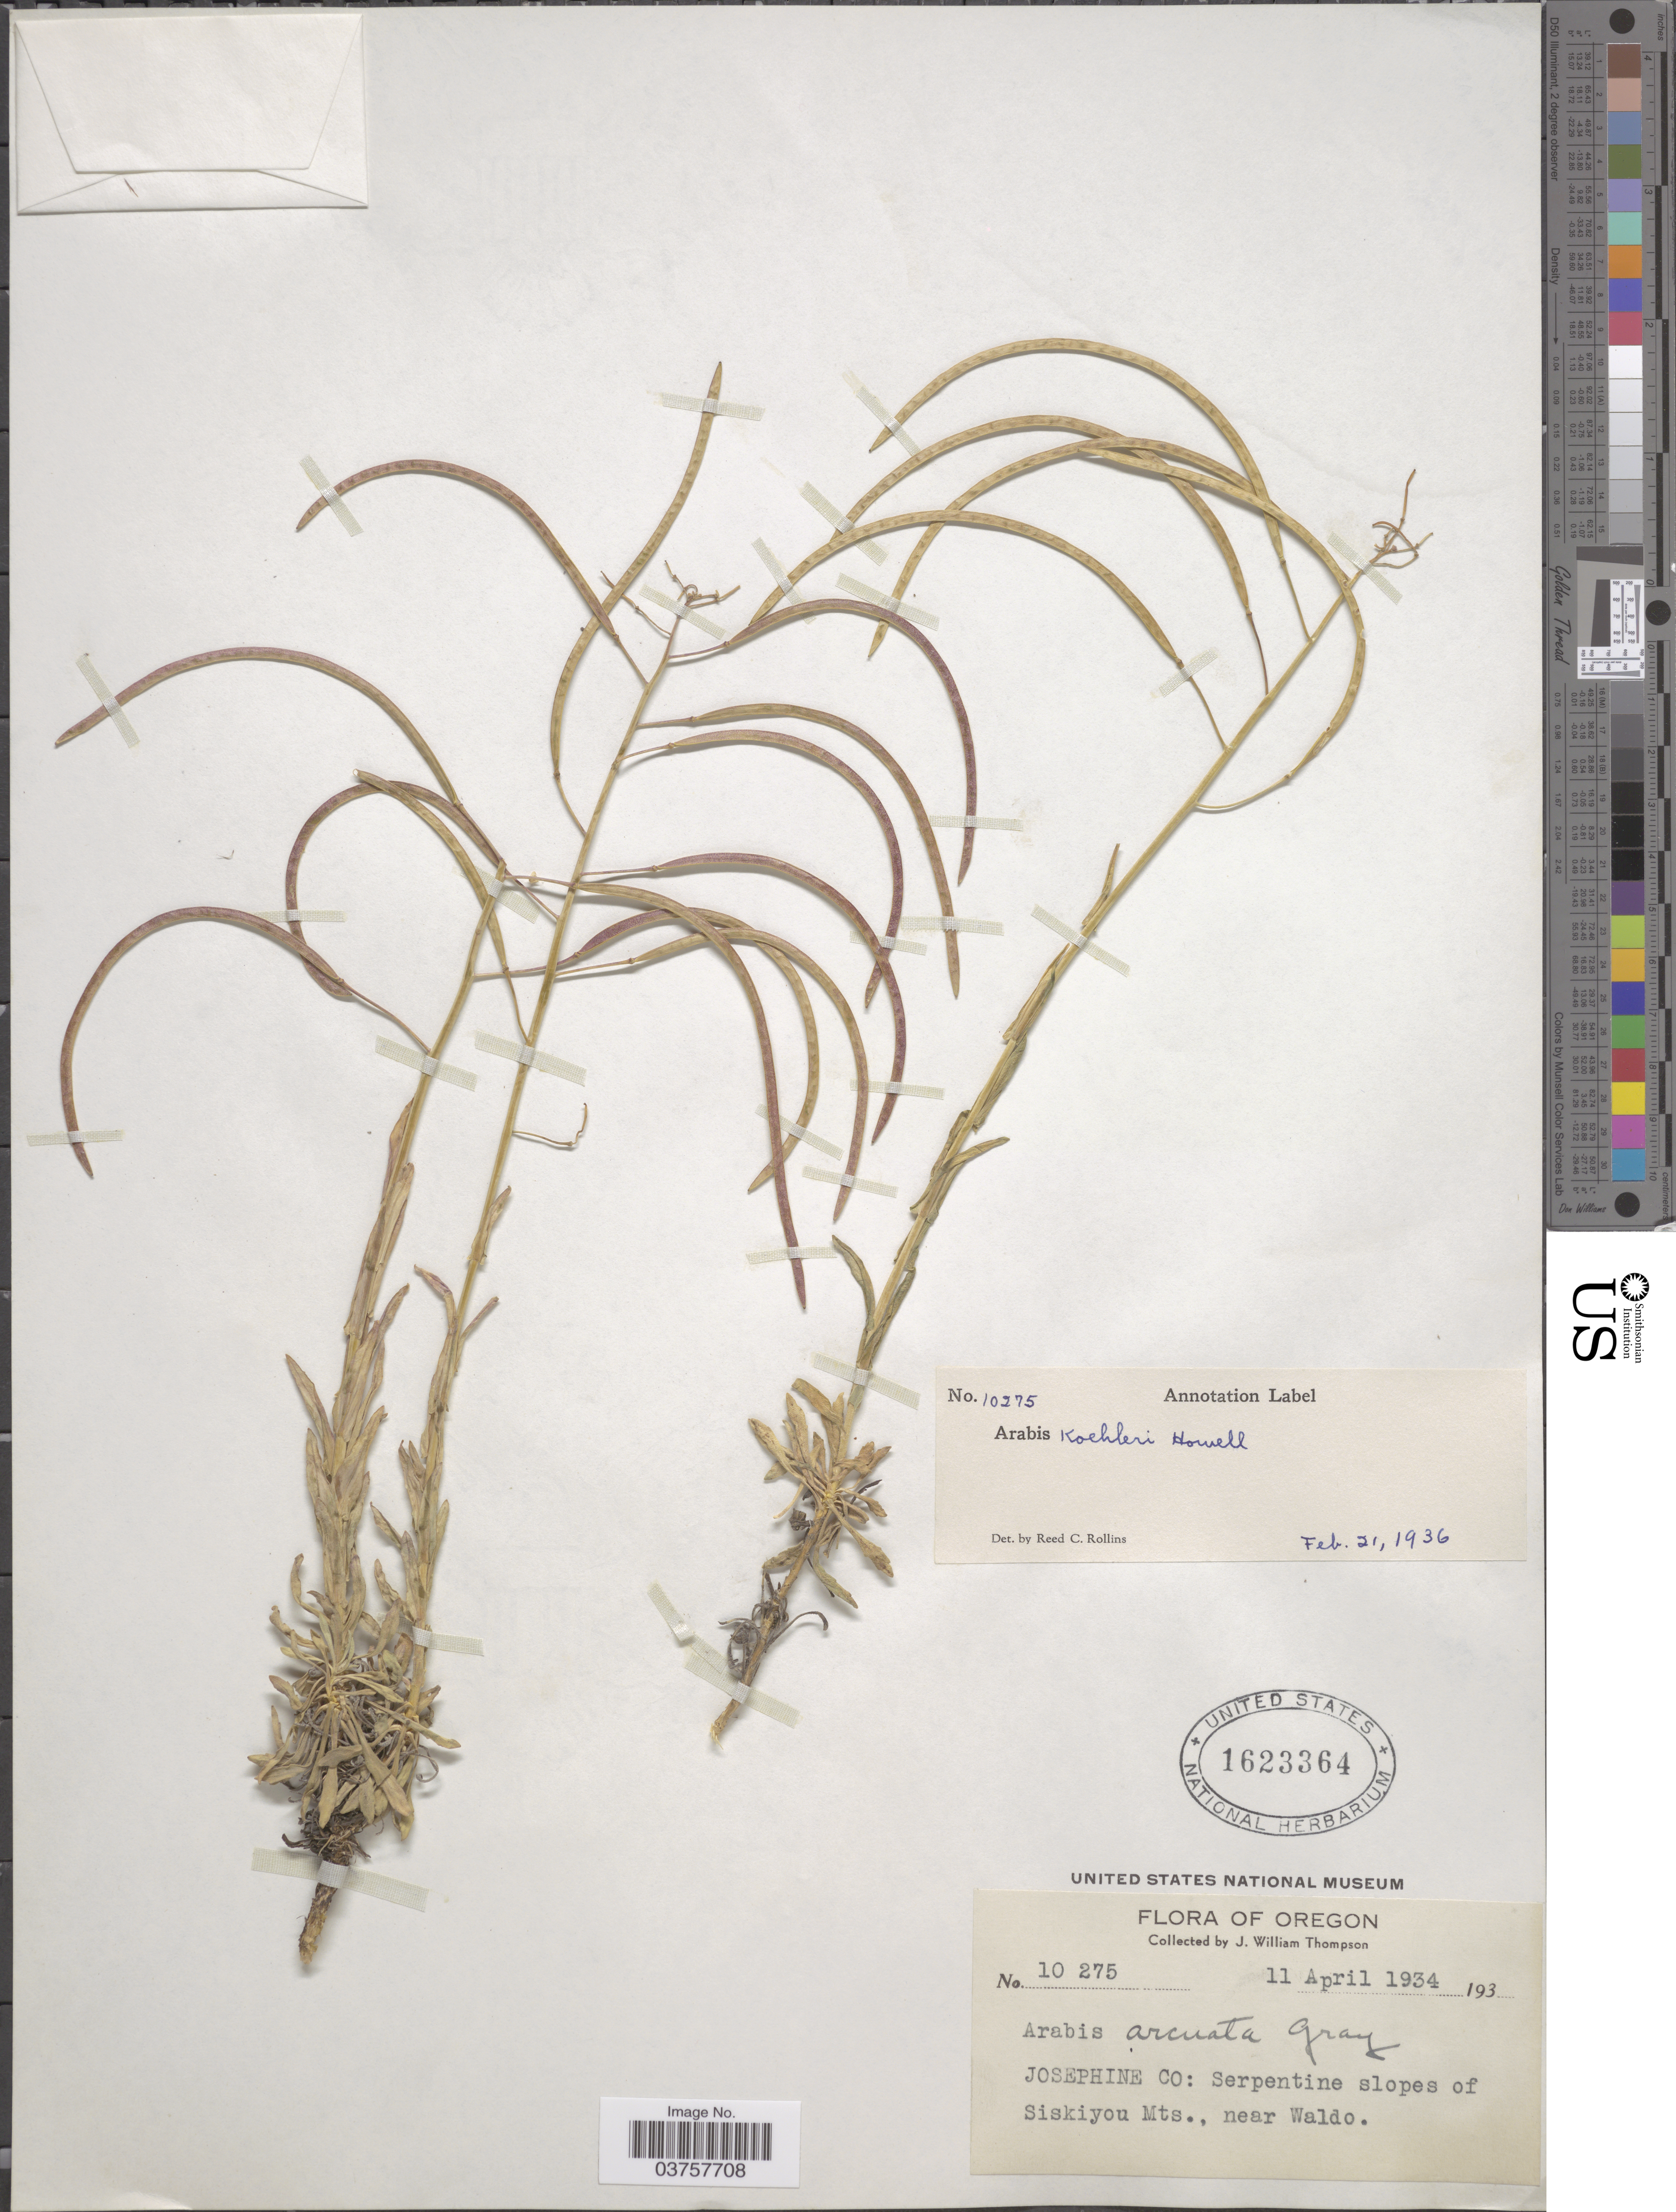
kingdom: Plantae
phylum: Tracheophyta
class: Magnoliopsida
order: Brassicales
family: Brassicaceae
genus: Arabis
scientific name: Arabis koehleri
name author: Howell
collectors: J. W. Thompson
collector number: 10275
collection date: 1934-04-11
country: United States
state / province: Oregon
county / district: Josephine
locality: Josephine Co: Serpentine slopes of Siskiyou Mts., near Waldo.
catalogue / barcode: US 1623364